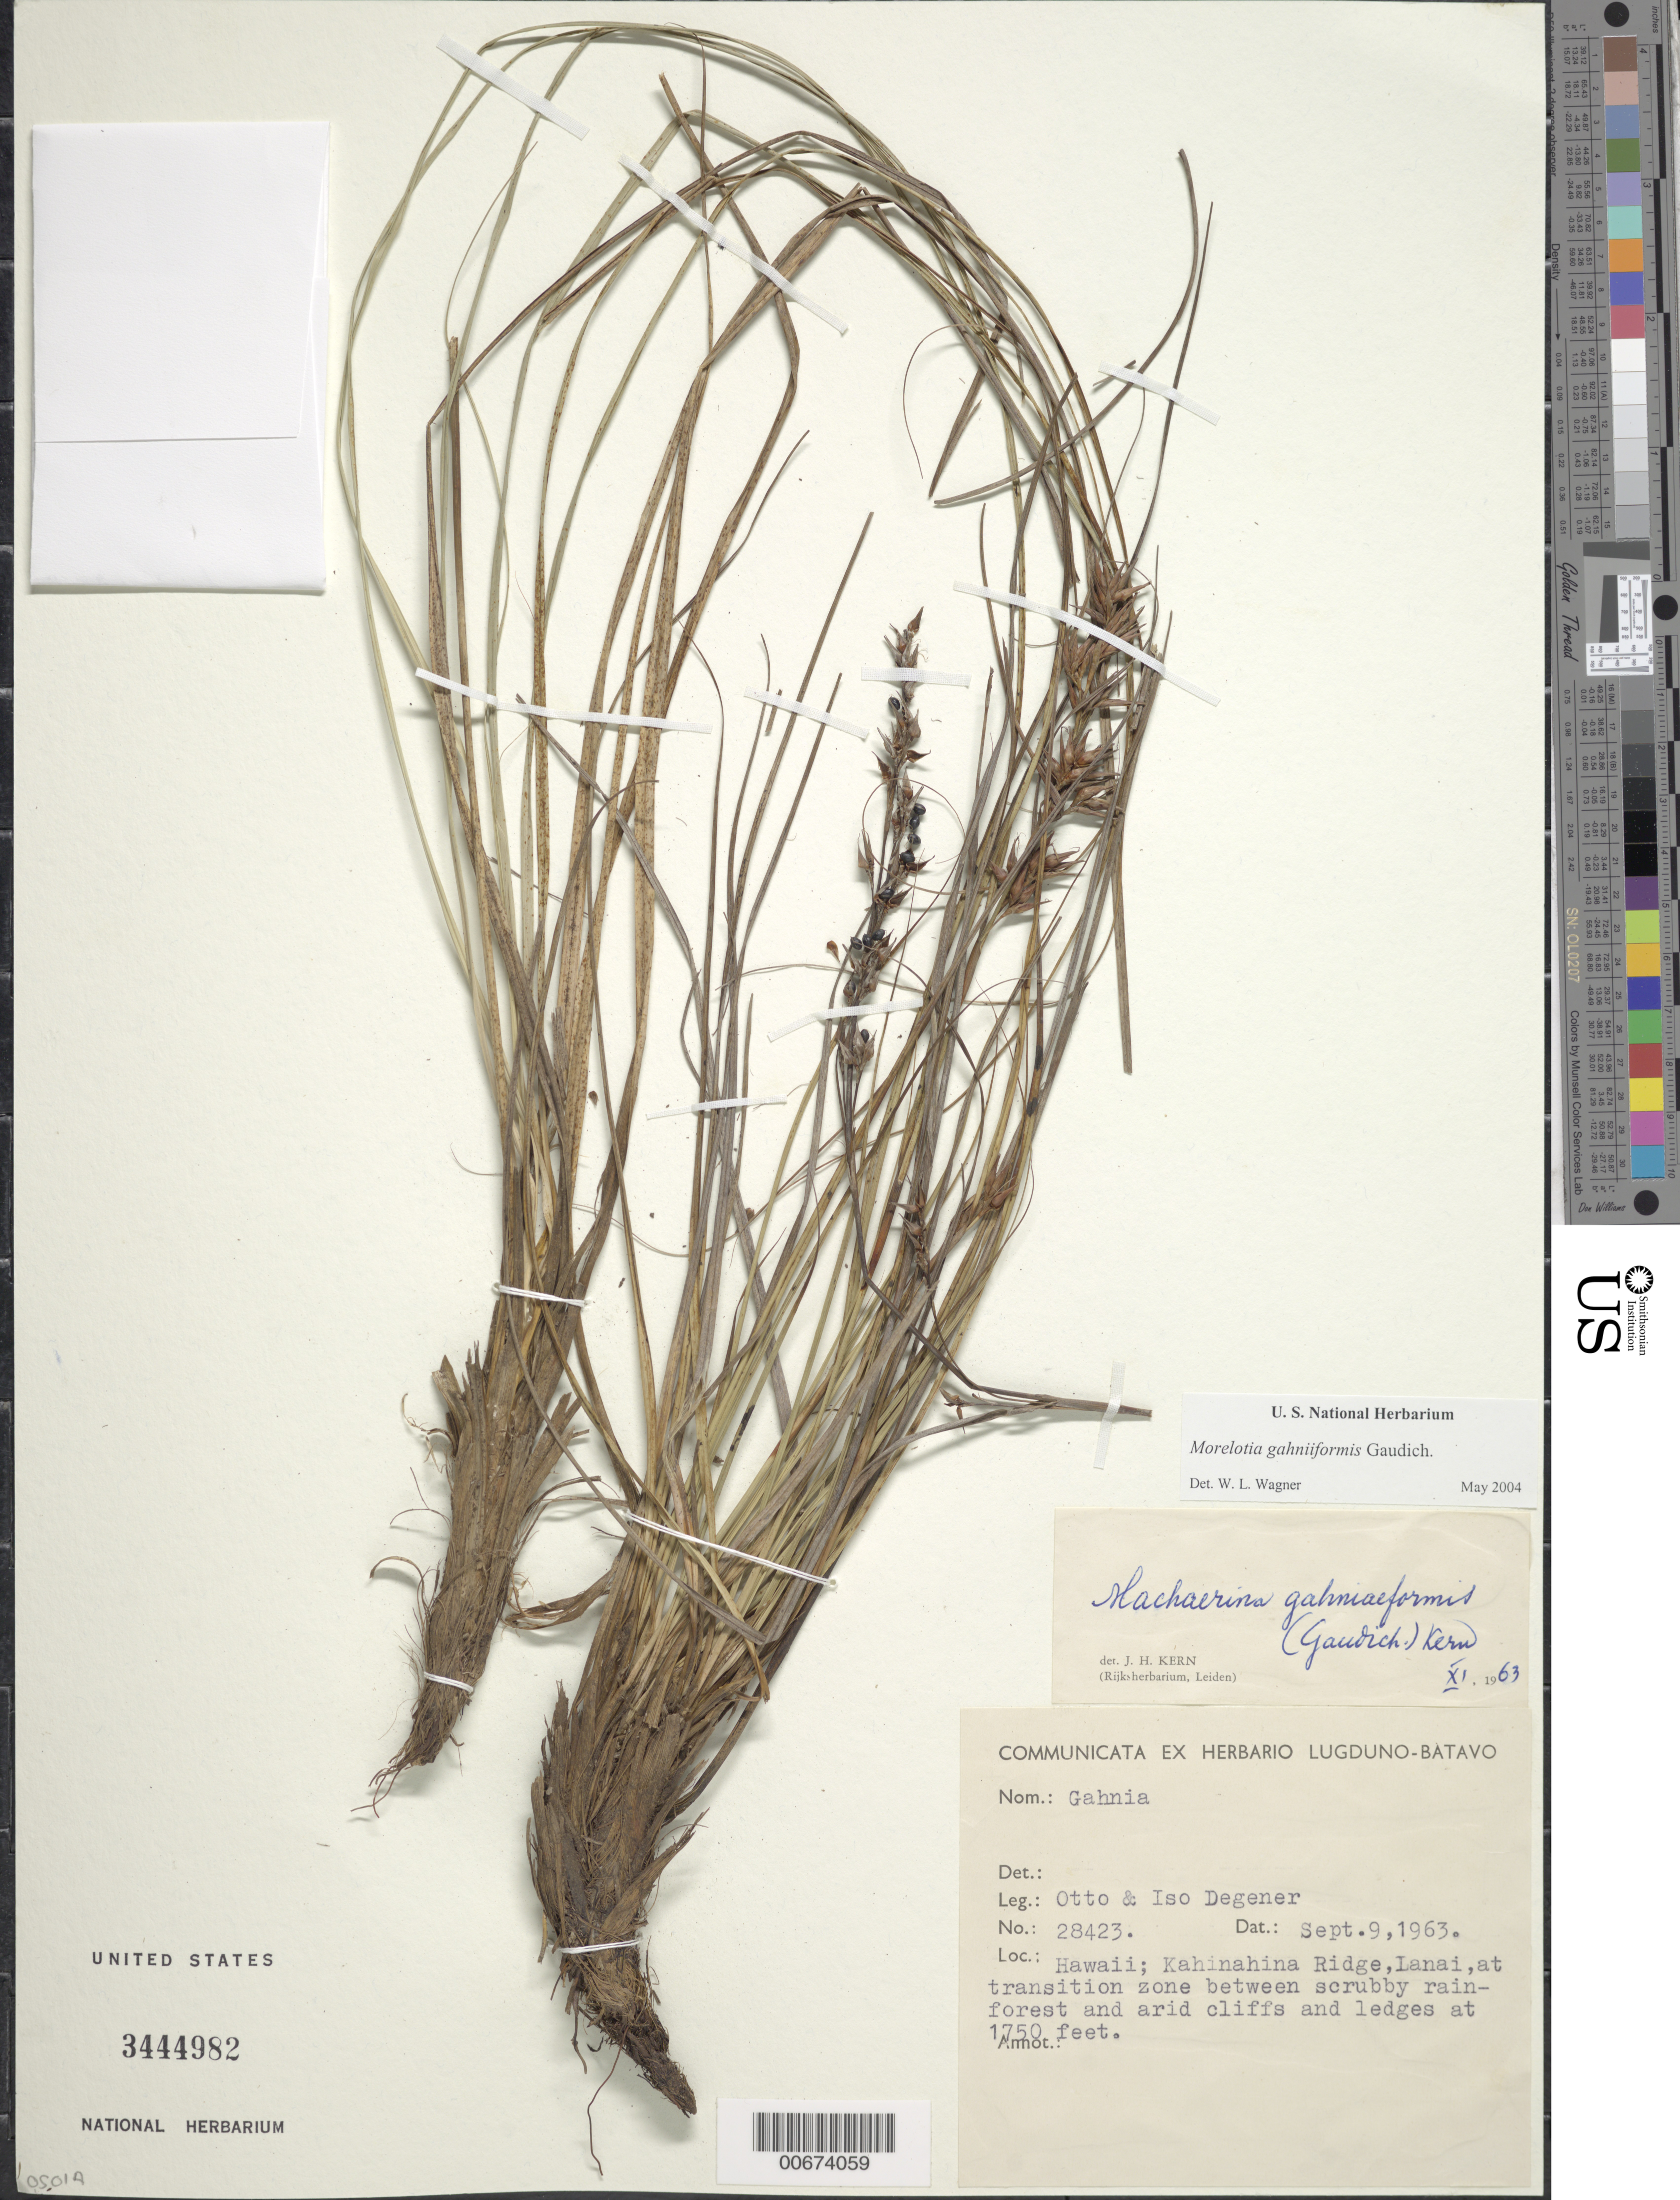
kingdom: Plantae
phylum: Tracheophyta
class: Liliopsida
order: Poales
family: Cyperaceae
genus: Morelotia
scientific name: Morelotia gahniiformis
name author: Gaudich.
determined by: Wagner, W. L., (BOT), Smithsonian Institution - National Museum of Natural History (UNITED STATES)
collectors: O. Degener & I. Degener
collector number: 28423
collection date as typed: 9 Sep 1963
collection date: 1963-09-09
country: United States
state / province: Hawaii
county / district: Maui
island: Lana'i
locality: Kahinahina Ridge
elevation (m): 533.4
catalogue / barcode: US 3444982